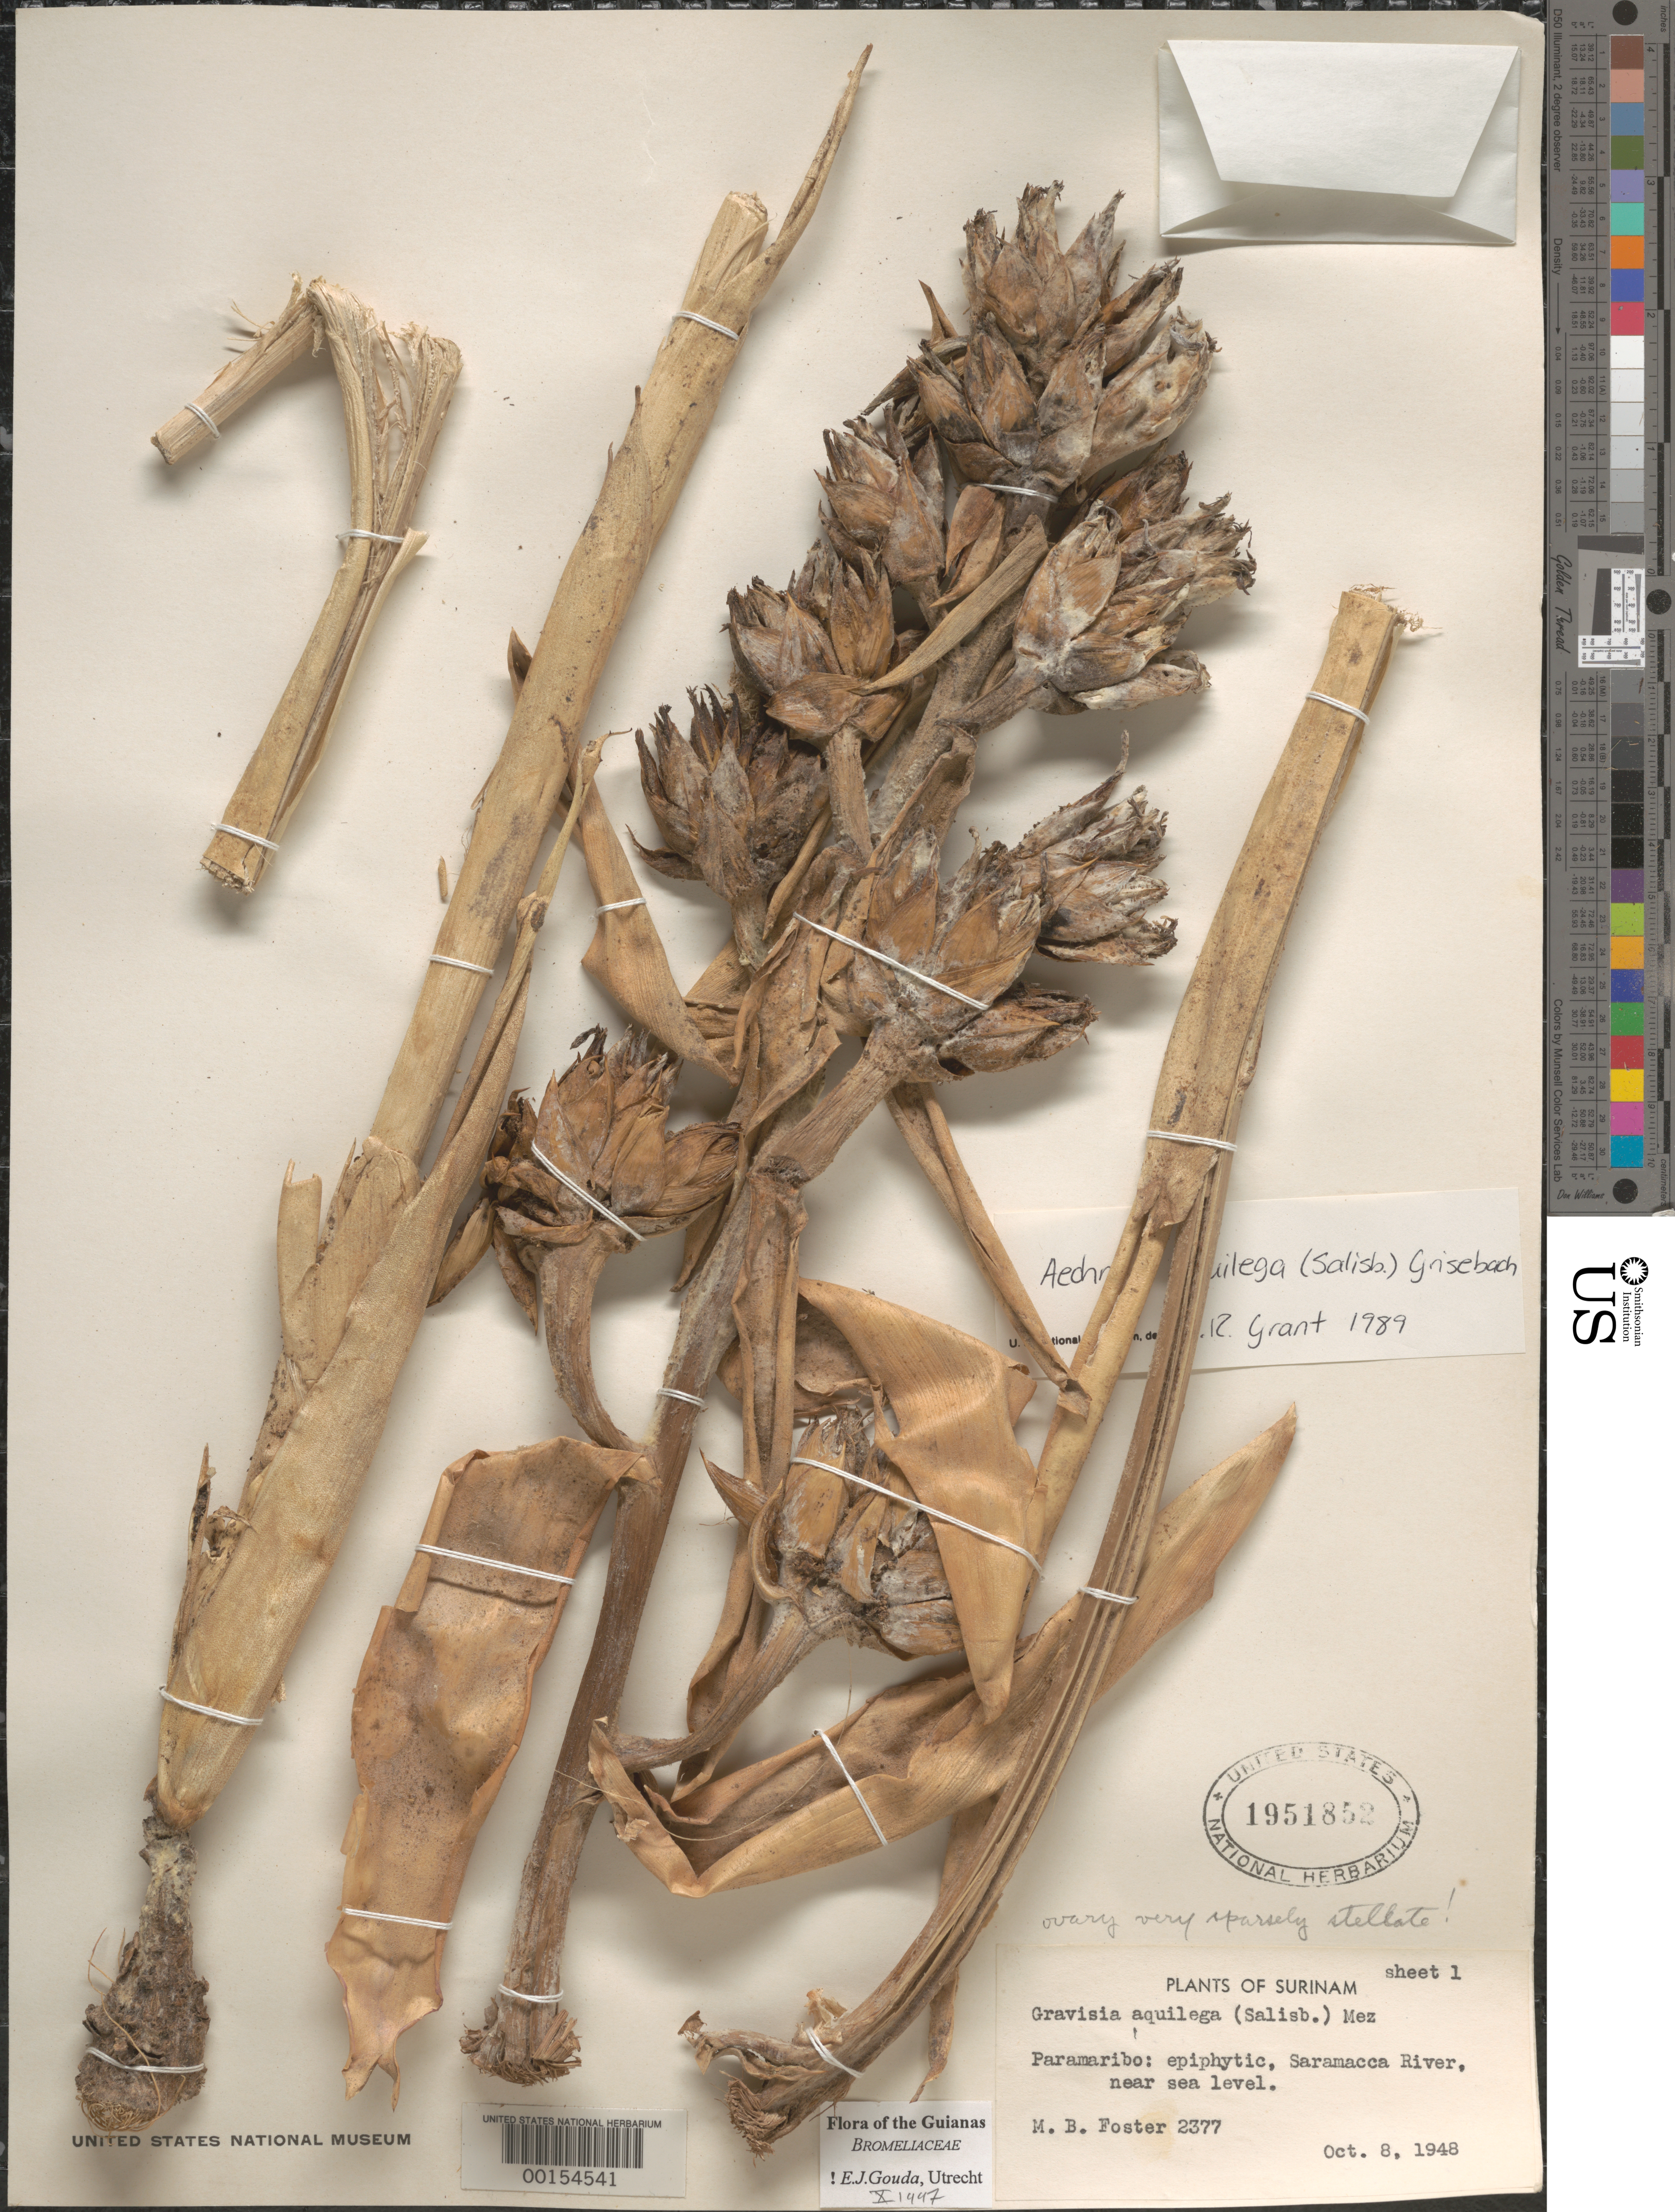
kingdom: Plantae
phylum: Tracheophyta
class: Liliopsida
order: Poales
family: Bromeliaceae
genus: Aechmea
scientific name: Aechmea aquilega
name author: (Salisb.) Griseb.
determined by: Gouda, E. J.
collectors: M. B. Foster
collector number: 2377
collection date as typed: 8-Oct-48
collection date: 1948-10-08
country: Suriname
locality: Paramaribo, Saramacca R.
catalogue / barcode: US 1951852